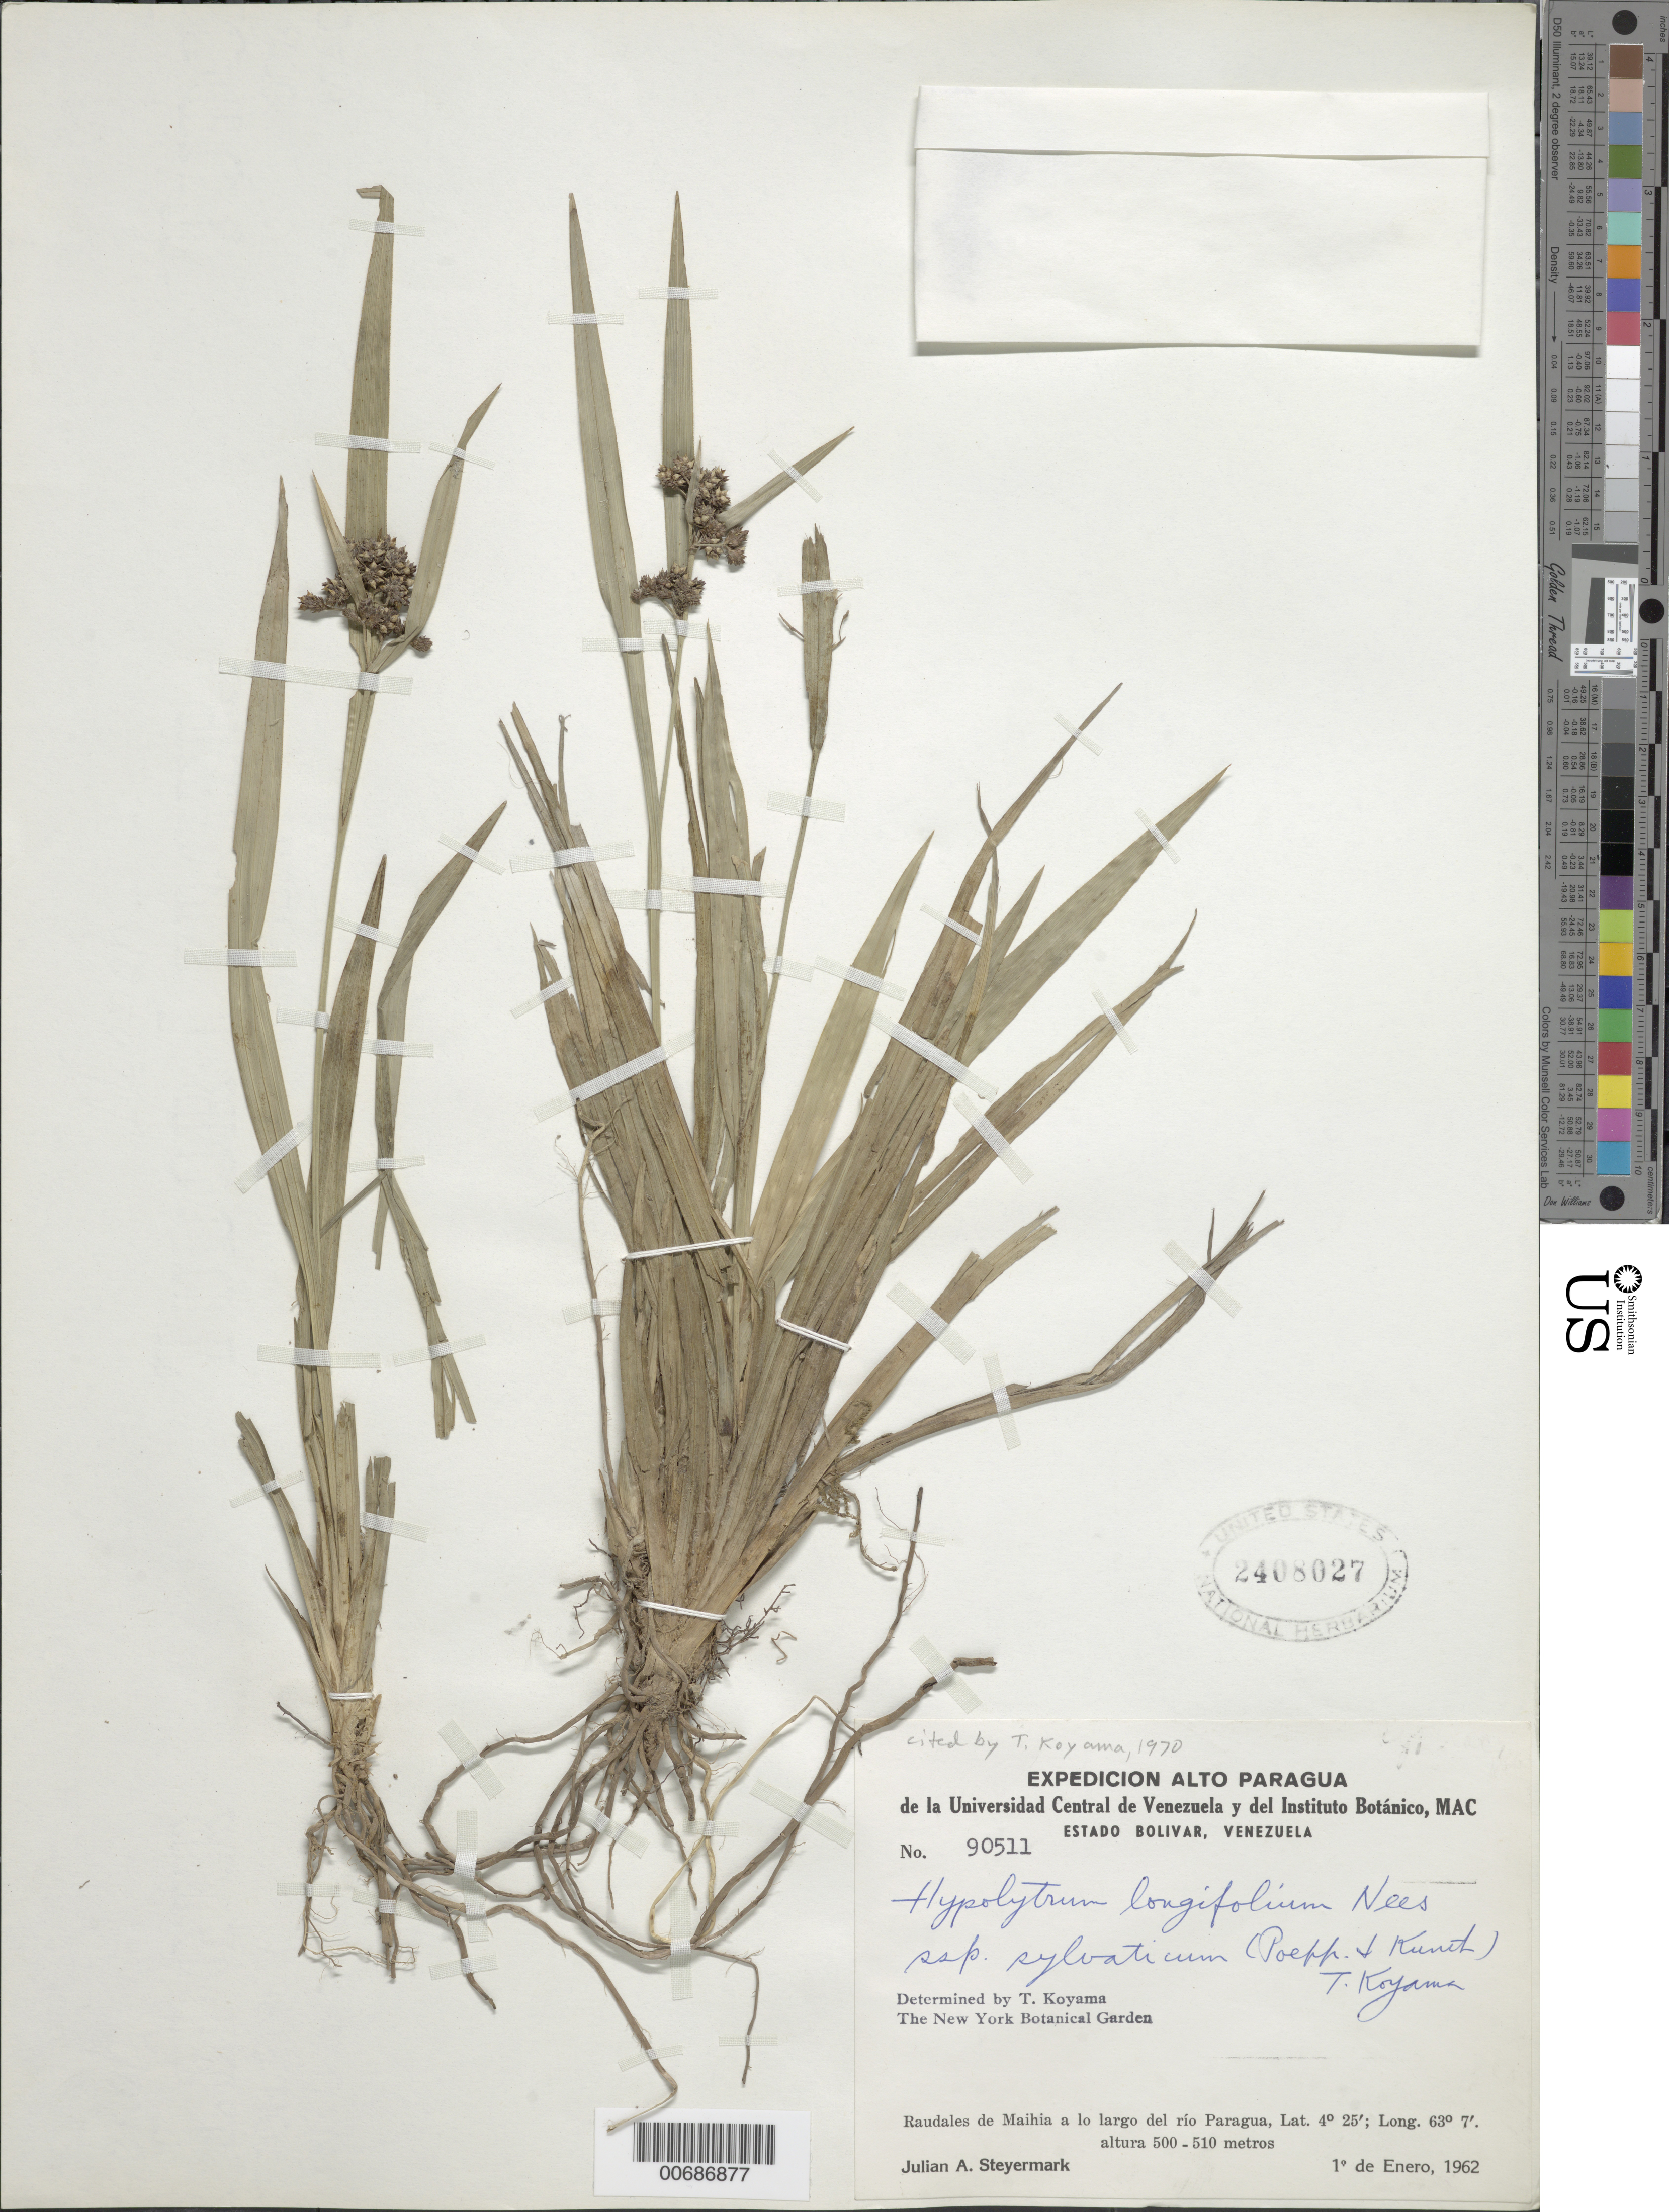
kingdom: Plantae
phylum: Tracheophyta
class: Liliopsida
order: Poales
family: Cyperaceae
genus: Hypolytrum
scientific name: Hypolytrum longifolium subsp. sylvaticum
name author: (Poepp. ex Kunth) T. Koyama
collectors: J. Steyermark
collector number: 90511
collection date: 1962-01-01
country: Paraguay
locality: Raudales de Maihia a lo largo del Rio Paragua, Alto Paragua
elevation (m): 500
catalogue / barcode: US 2408027